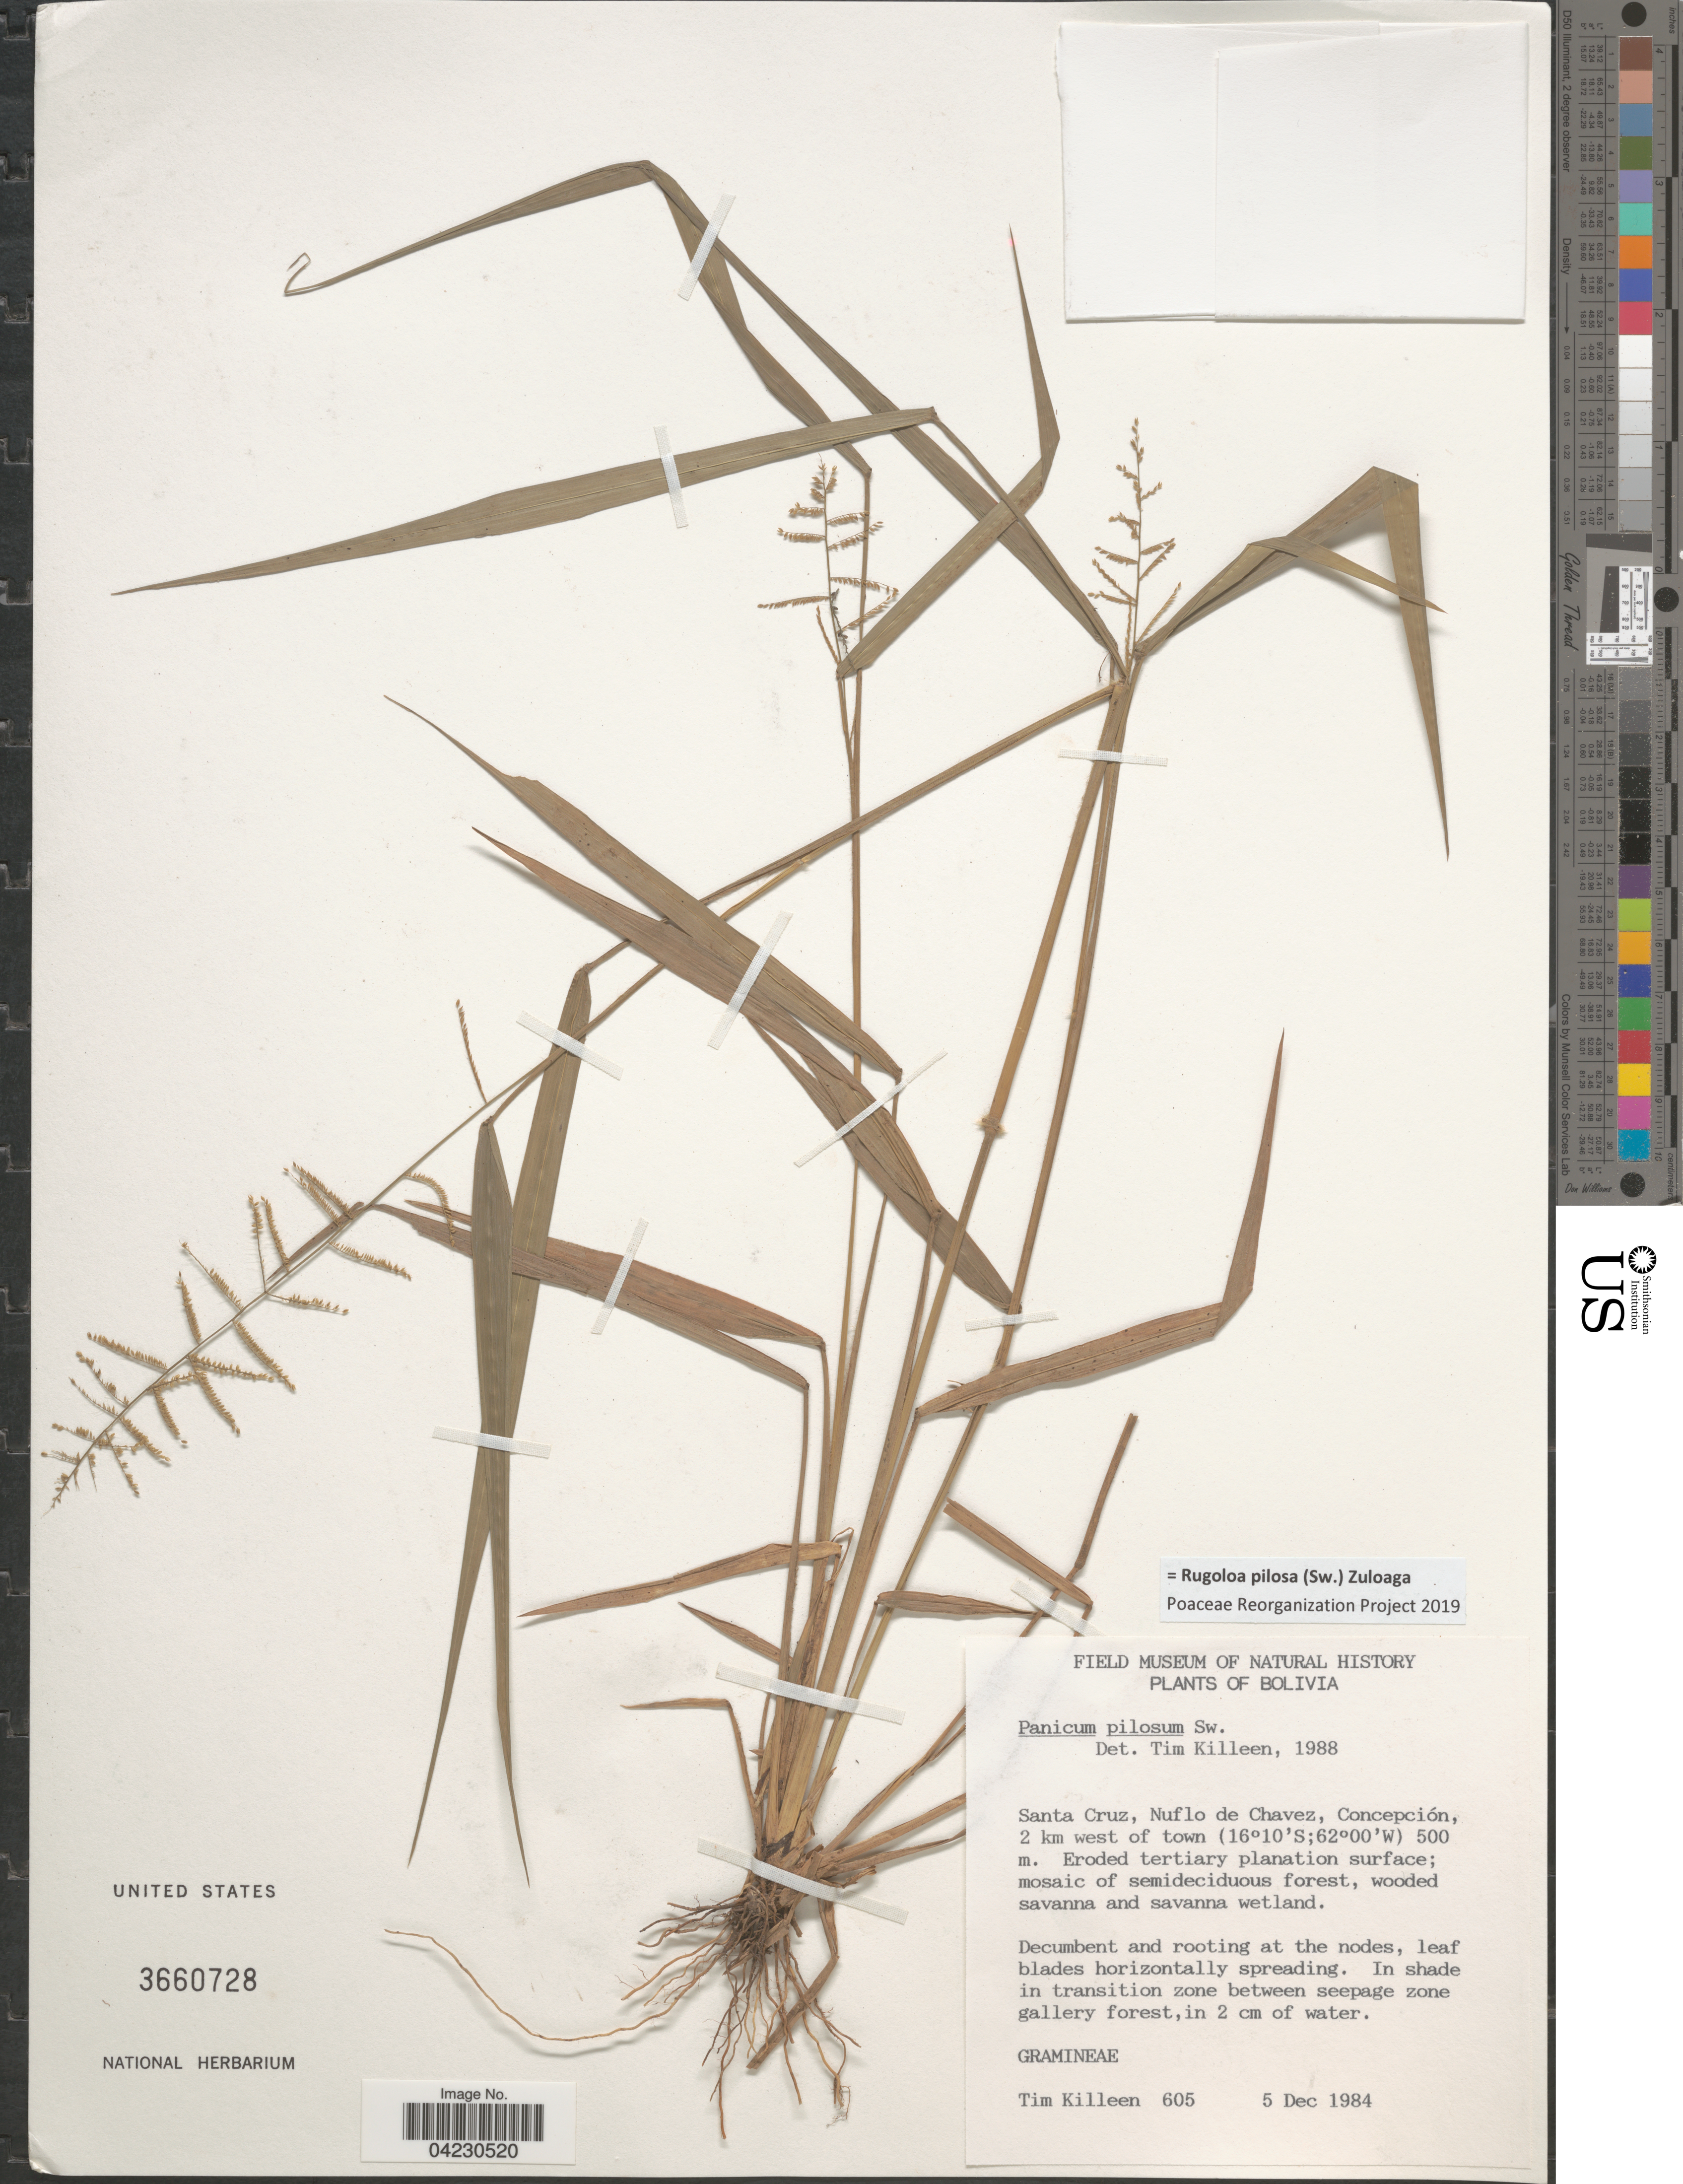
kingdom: Plantae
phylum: Tracheophyta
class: Liliopsida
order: Poales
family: Poaceae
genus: Rugoloa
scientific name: Rugoloa pilosa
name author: (Sw.) Zuloaga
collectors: T. J. Killeen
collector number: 605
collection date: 1984-12-05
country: Bolivia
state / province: Santa Cruz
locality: Nuflo de Chavez, Concepción, 2 km west of town.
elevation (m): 500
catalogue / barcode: US 3660728